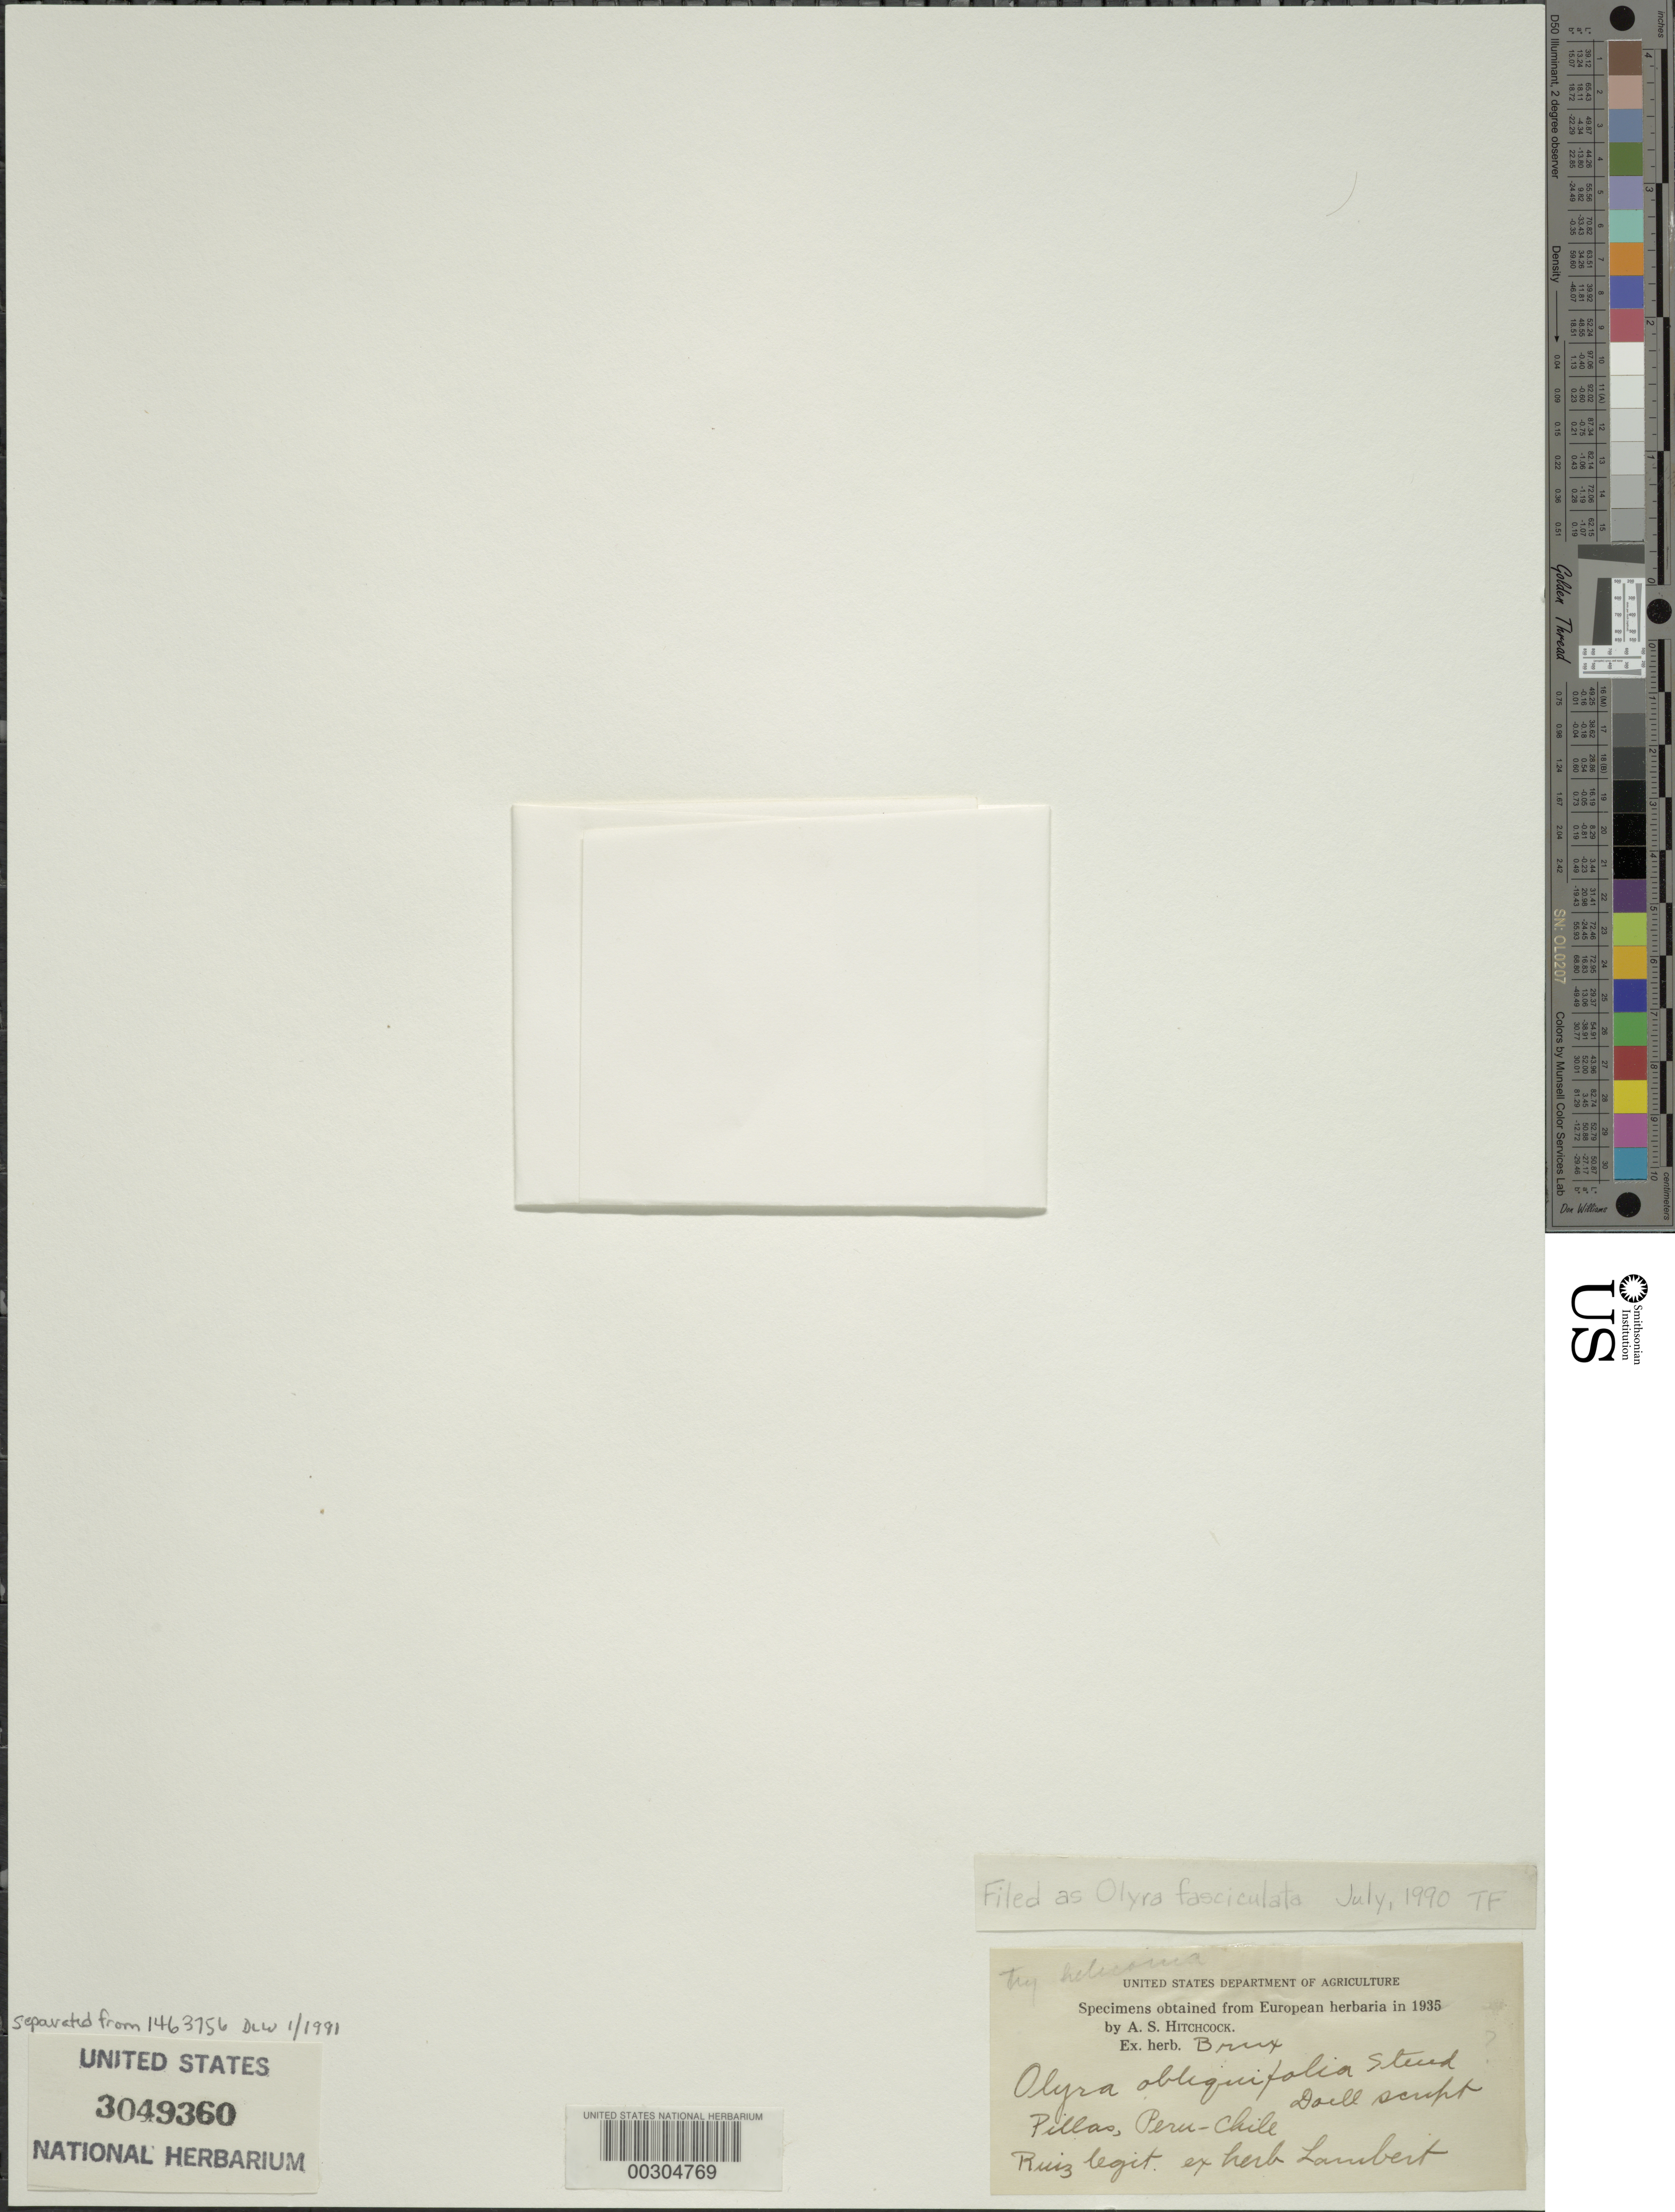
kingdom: Plantae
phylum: Tracheophyta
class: Liliopsida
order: Poales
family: Poaceae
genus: Olyra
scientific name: Olyra fasciculata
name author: Trin.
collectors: H. Ruiz López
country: Peru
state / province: Huánuco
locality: Pillao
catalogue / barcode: US 3049360